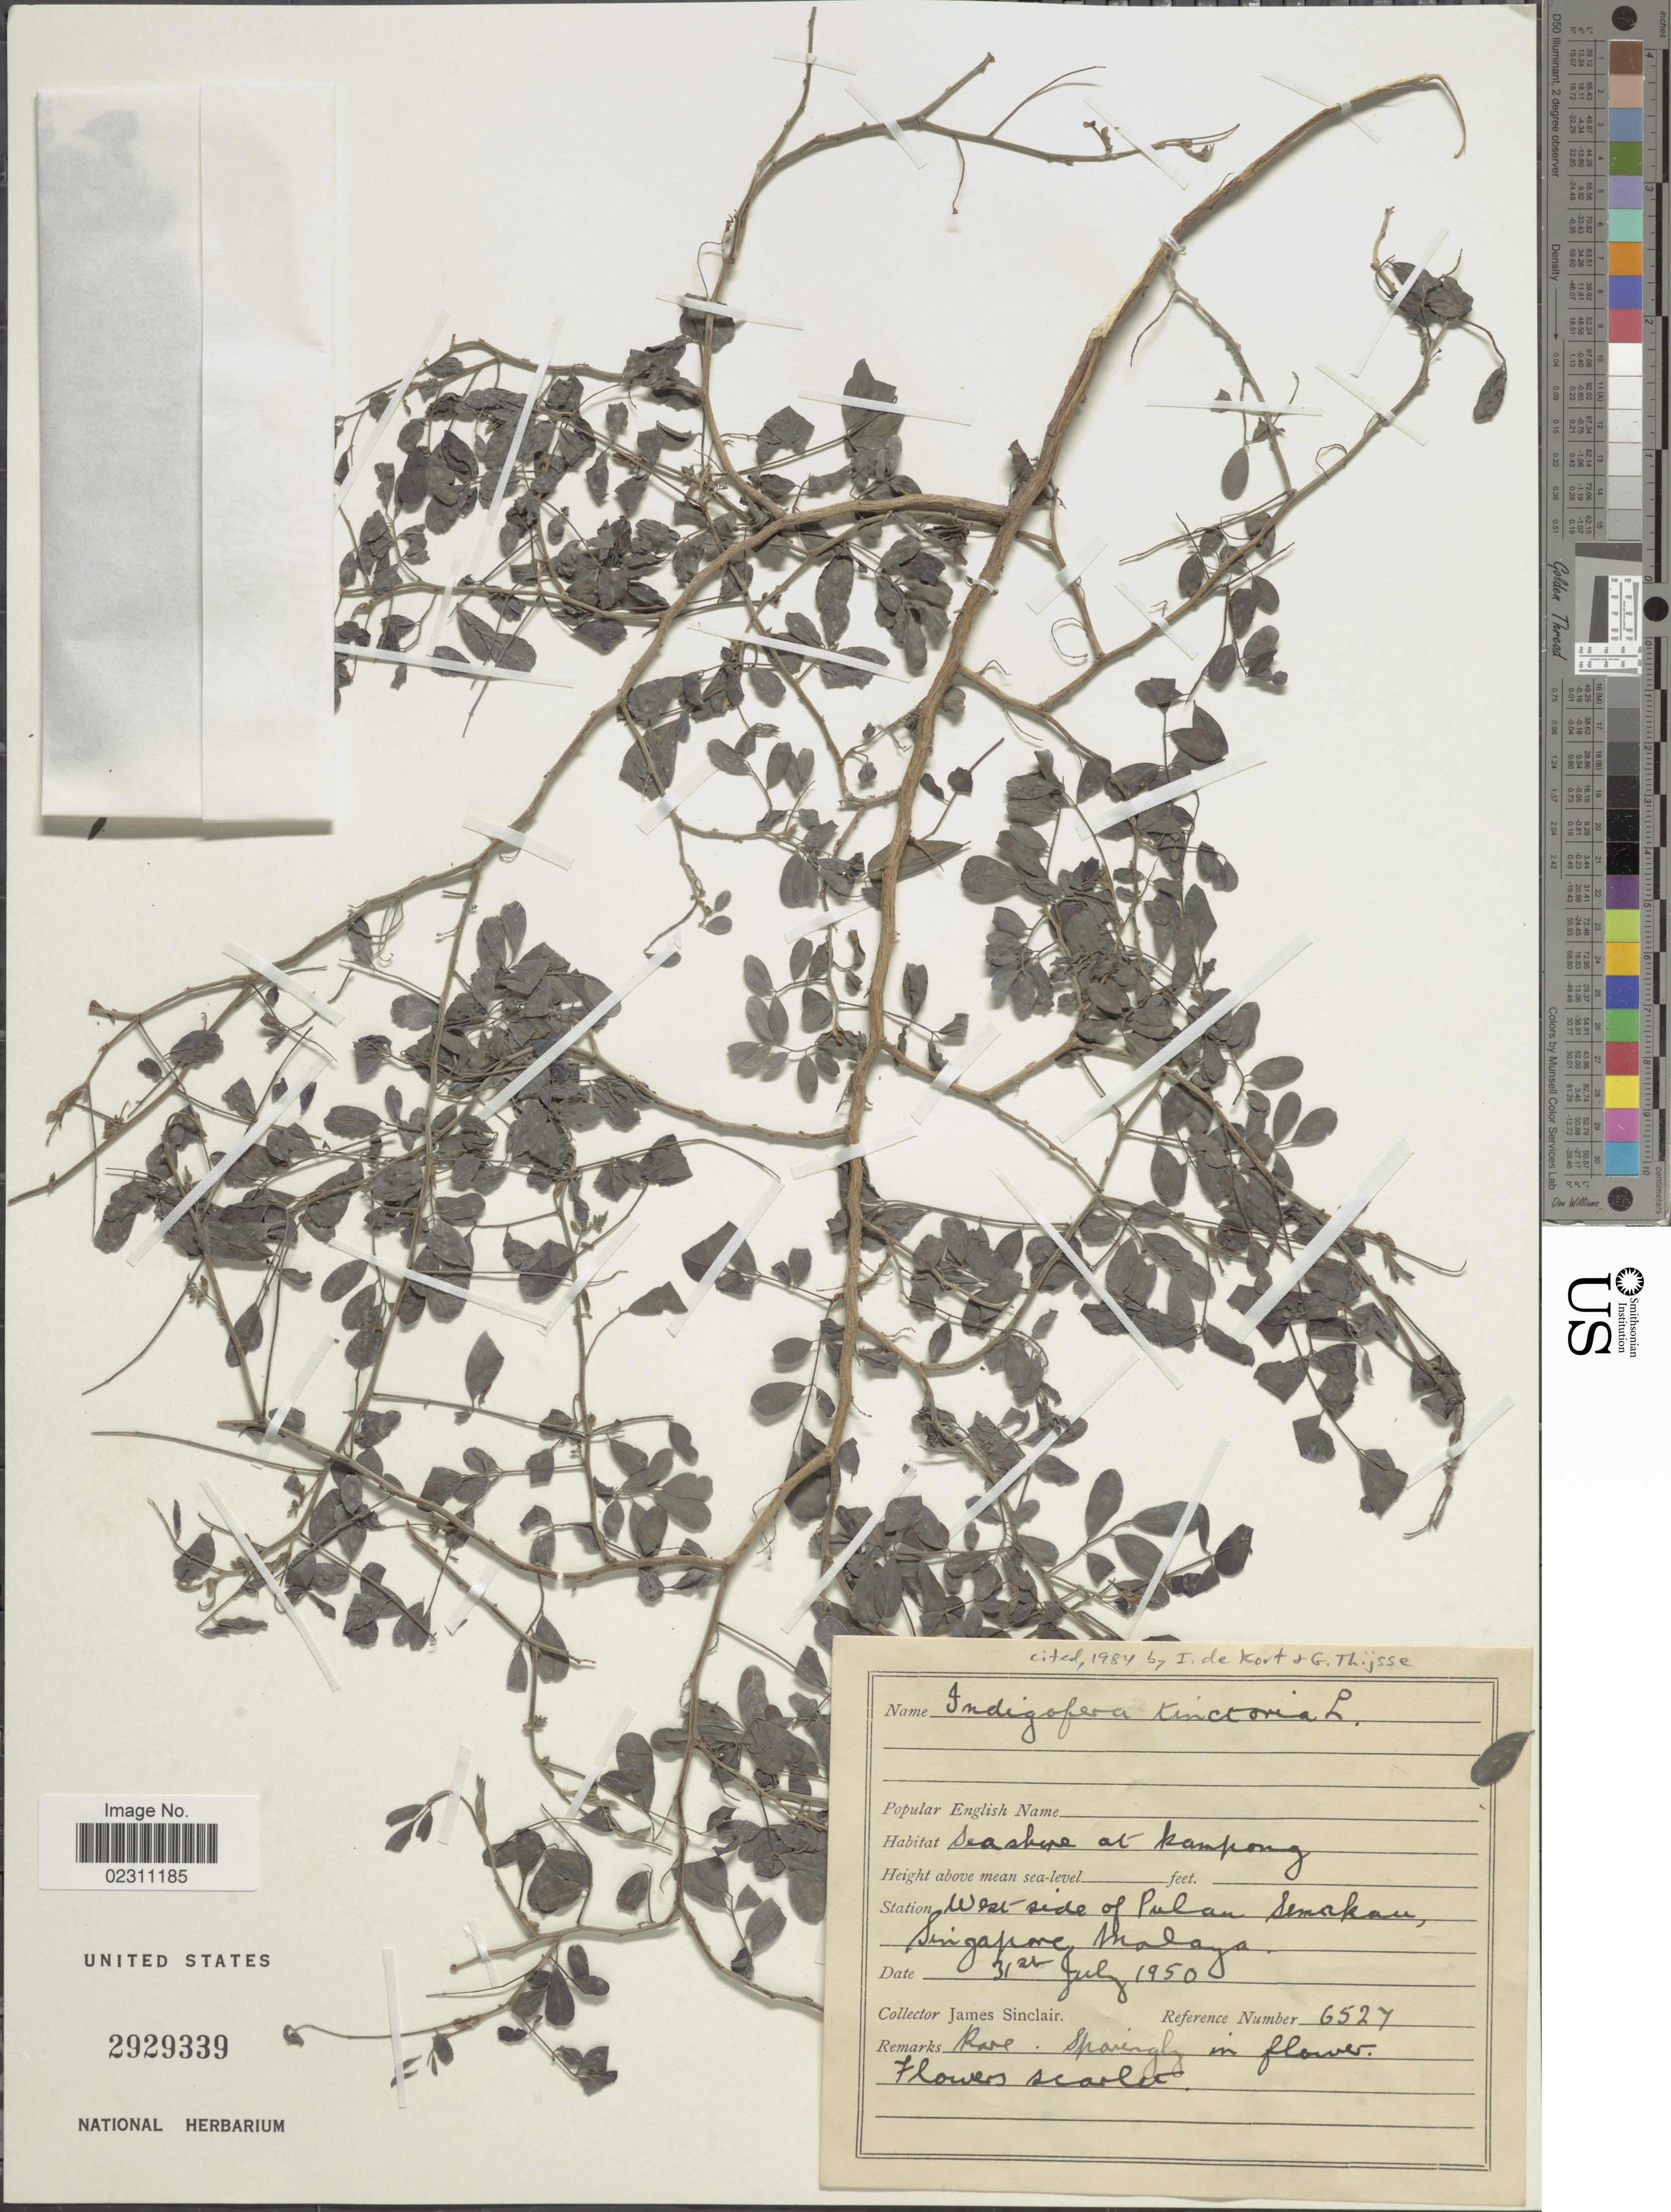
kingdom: Plantae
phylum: Tracheophyta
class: Magnoliopsida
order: Fabales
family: Fabaceae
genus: Indigofera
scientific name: Indigofera tinctoria sensu Naves non L.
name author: Naves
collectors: J. Sinclair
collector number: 6527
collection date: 1950-07-31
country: Singapore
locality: Seashore at kampong. West side of Pulau Semakau, Singapore, Malaya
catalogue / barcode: US 2929339